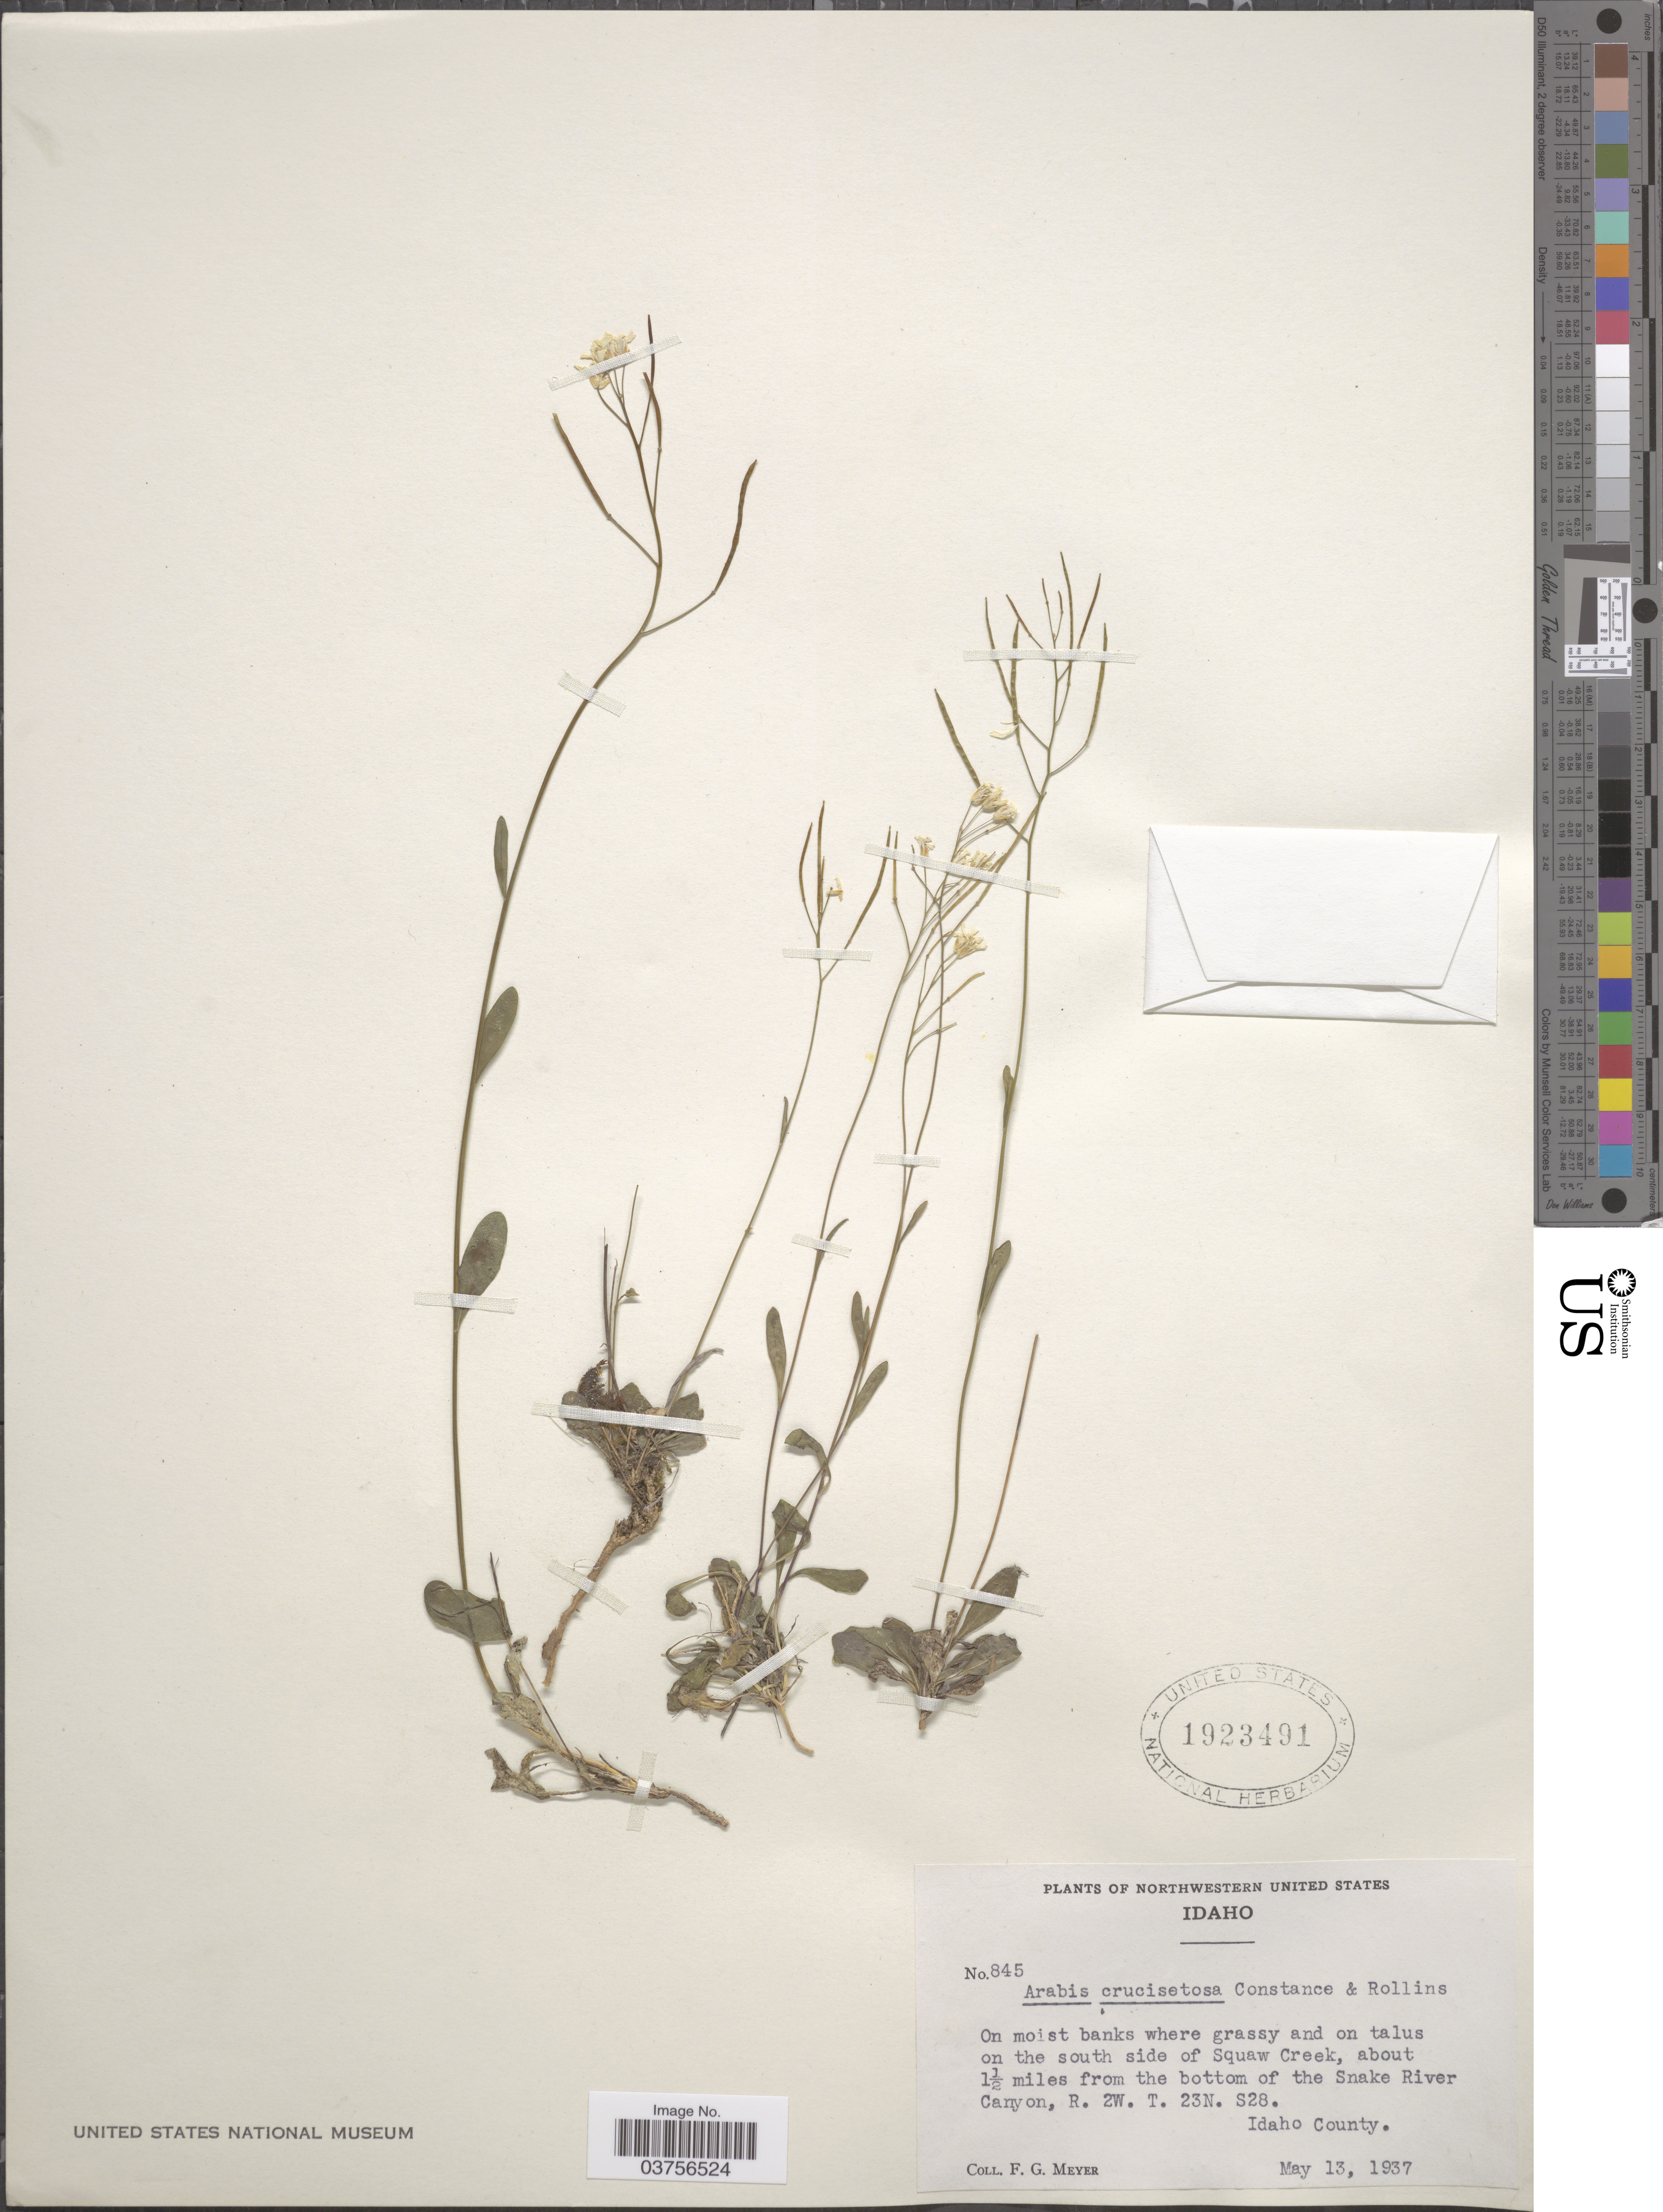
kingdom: Plantae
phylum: Tracheophyta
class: Magnoliopsida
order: Brassicales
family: Brassicaceae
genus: Arabis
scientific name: Arabis crucisetosa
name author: Constance & Rollins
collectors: F. G. Meyer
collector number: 845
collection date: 1937-05-13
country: United States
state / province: Idaho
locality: Northwestern United States. On the south side of Squaw Creek, about 1½ miles from the bottom of the Snake River Canyon, R. 2W. T. 23N. S28. Idaho County.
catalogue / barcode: US 1923491